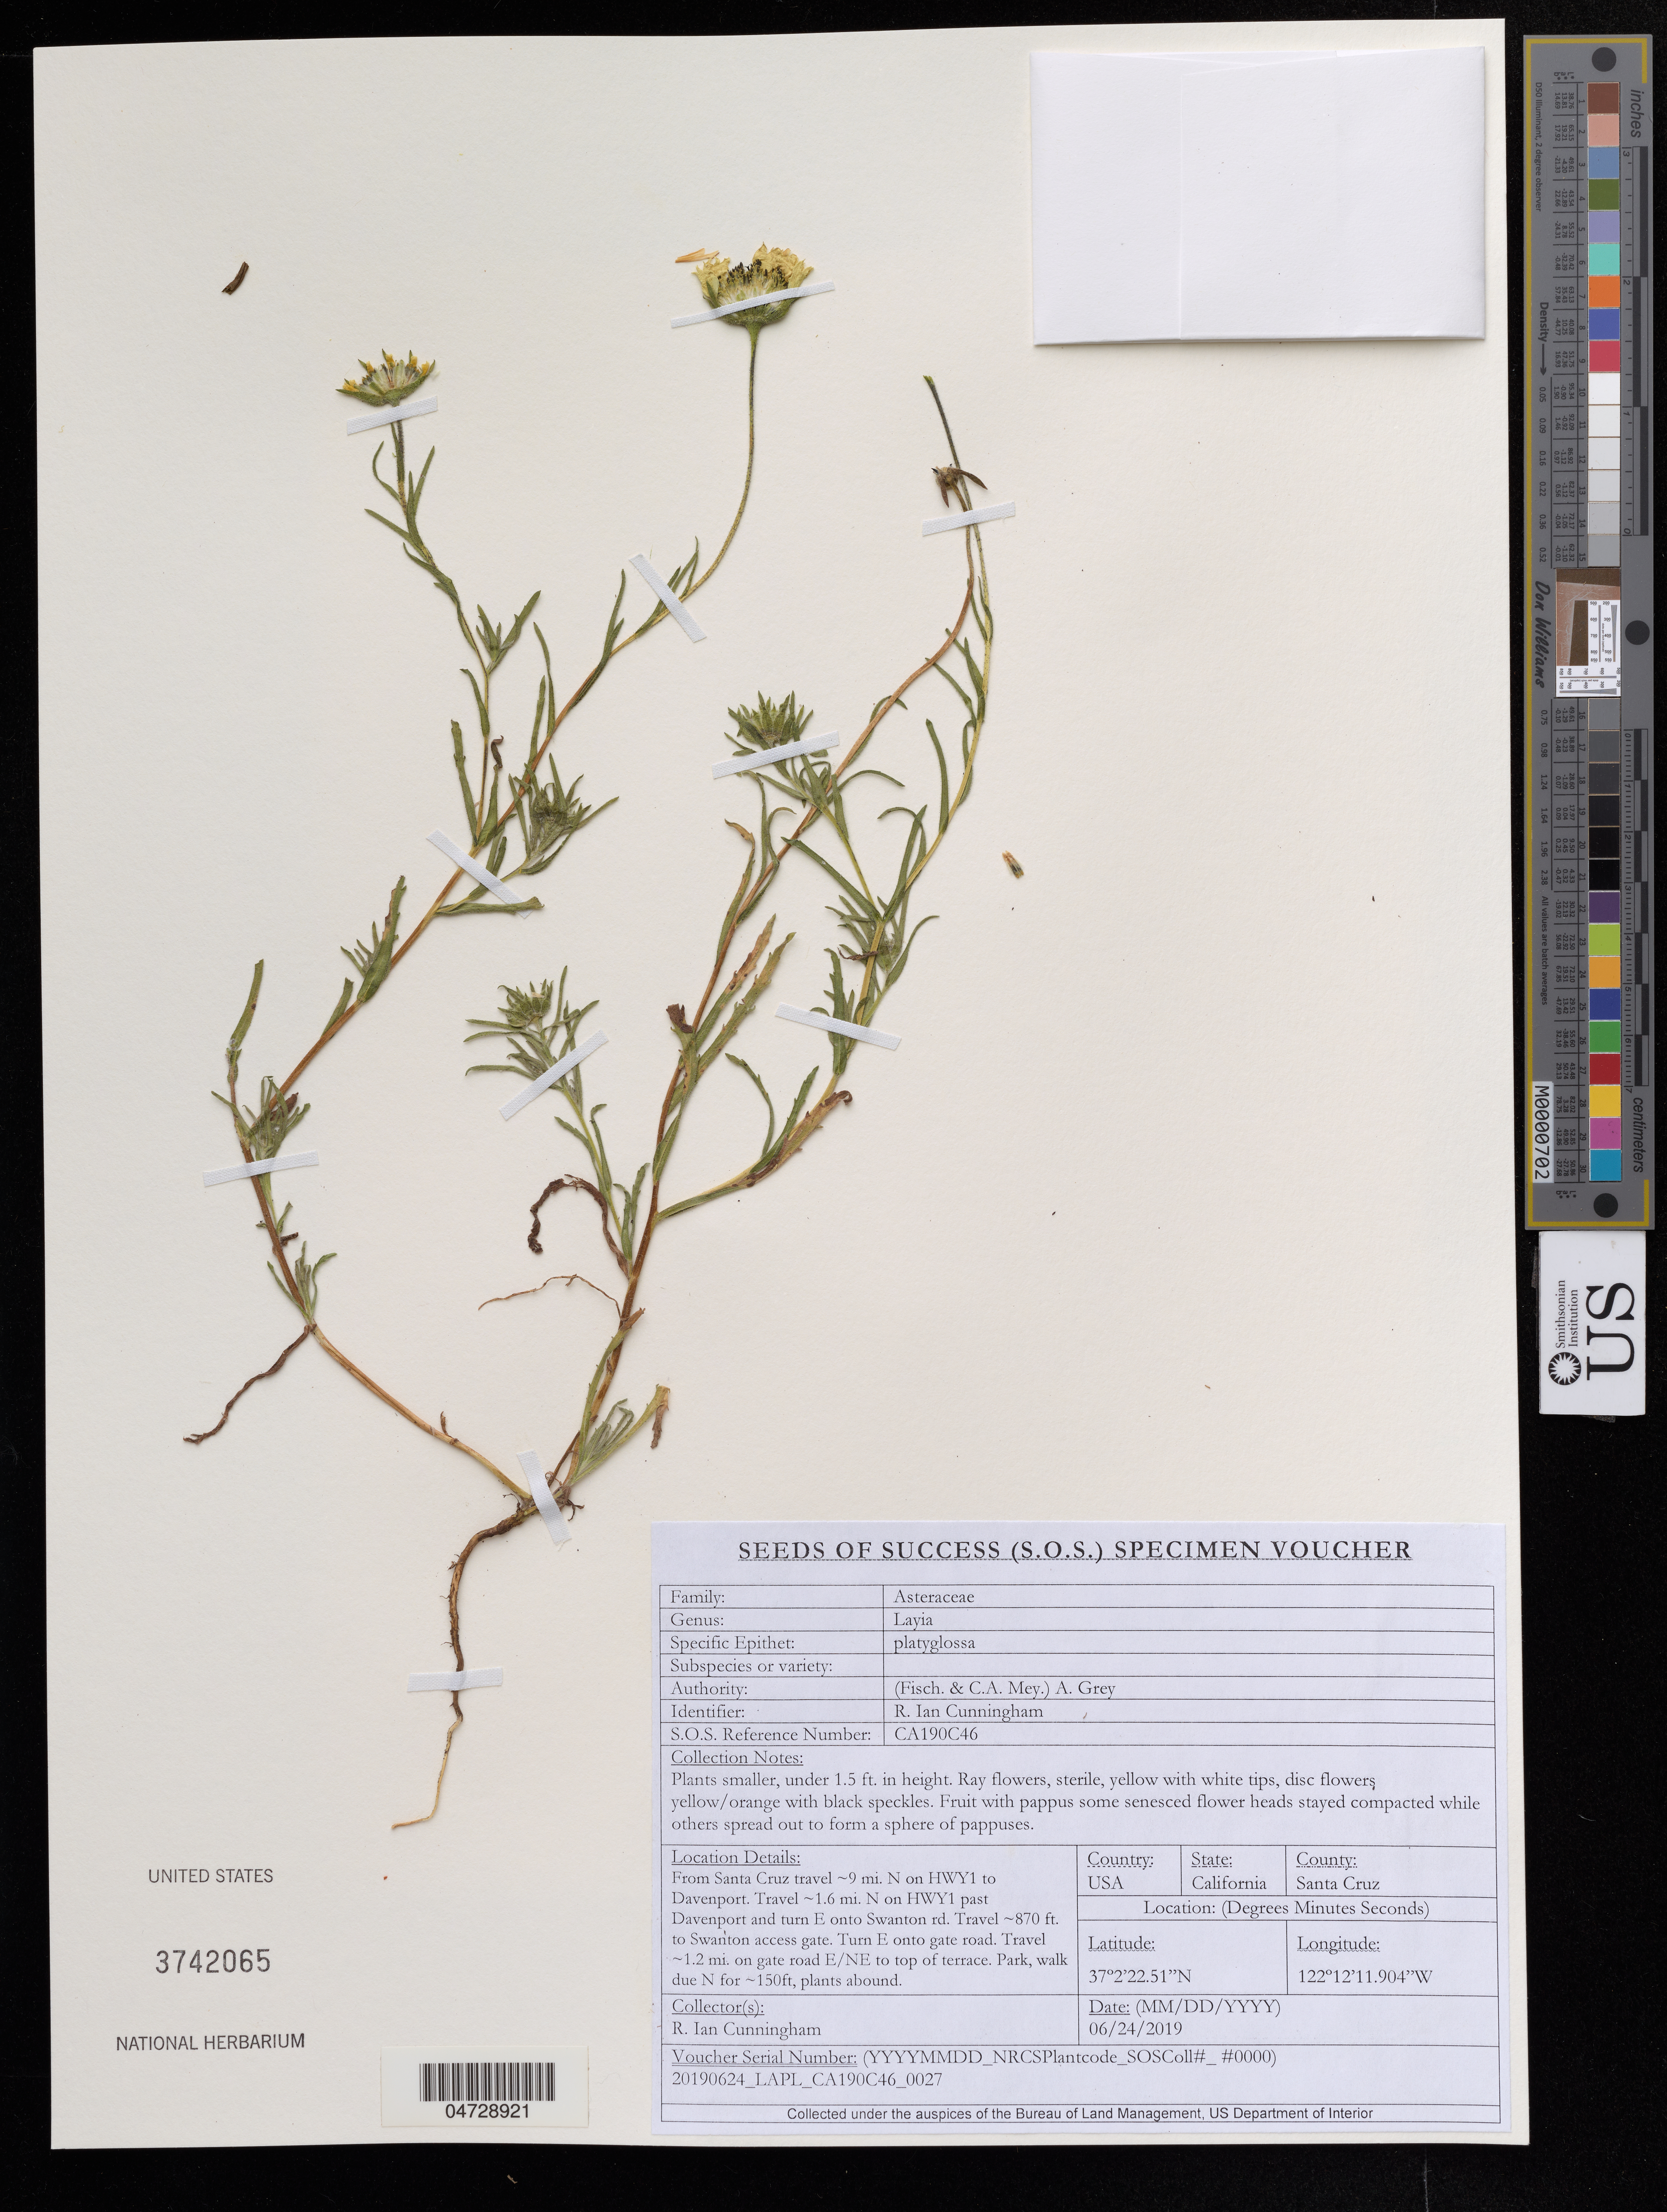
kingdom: Plantae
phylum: Tracheophyta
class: Magnoliopsida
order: Asterales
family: Asteraceae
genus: Layia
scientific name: Layia platyglossa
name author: (Fisch.) A. Gray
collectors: R. Cunningham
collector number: CA190C46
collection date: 2019-06-24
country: United States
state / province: California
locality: Santa Cruz. From Santa Cruz travel ~9 mi. N on HWY1 to Davenport. Travel ~1.6 mi. N on HWY1 past Davenport and turn E onto Swanton rd. Travel ~870 ft. to Swanton access gate. Turn E onto gate road. Travel ~1.2 mi. on gate road E/NE to top of terrace. Park, walk due N for 150ft.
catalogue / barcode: US 3742065